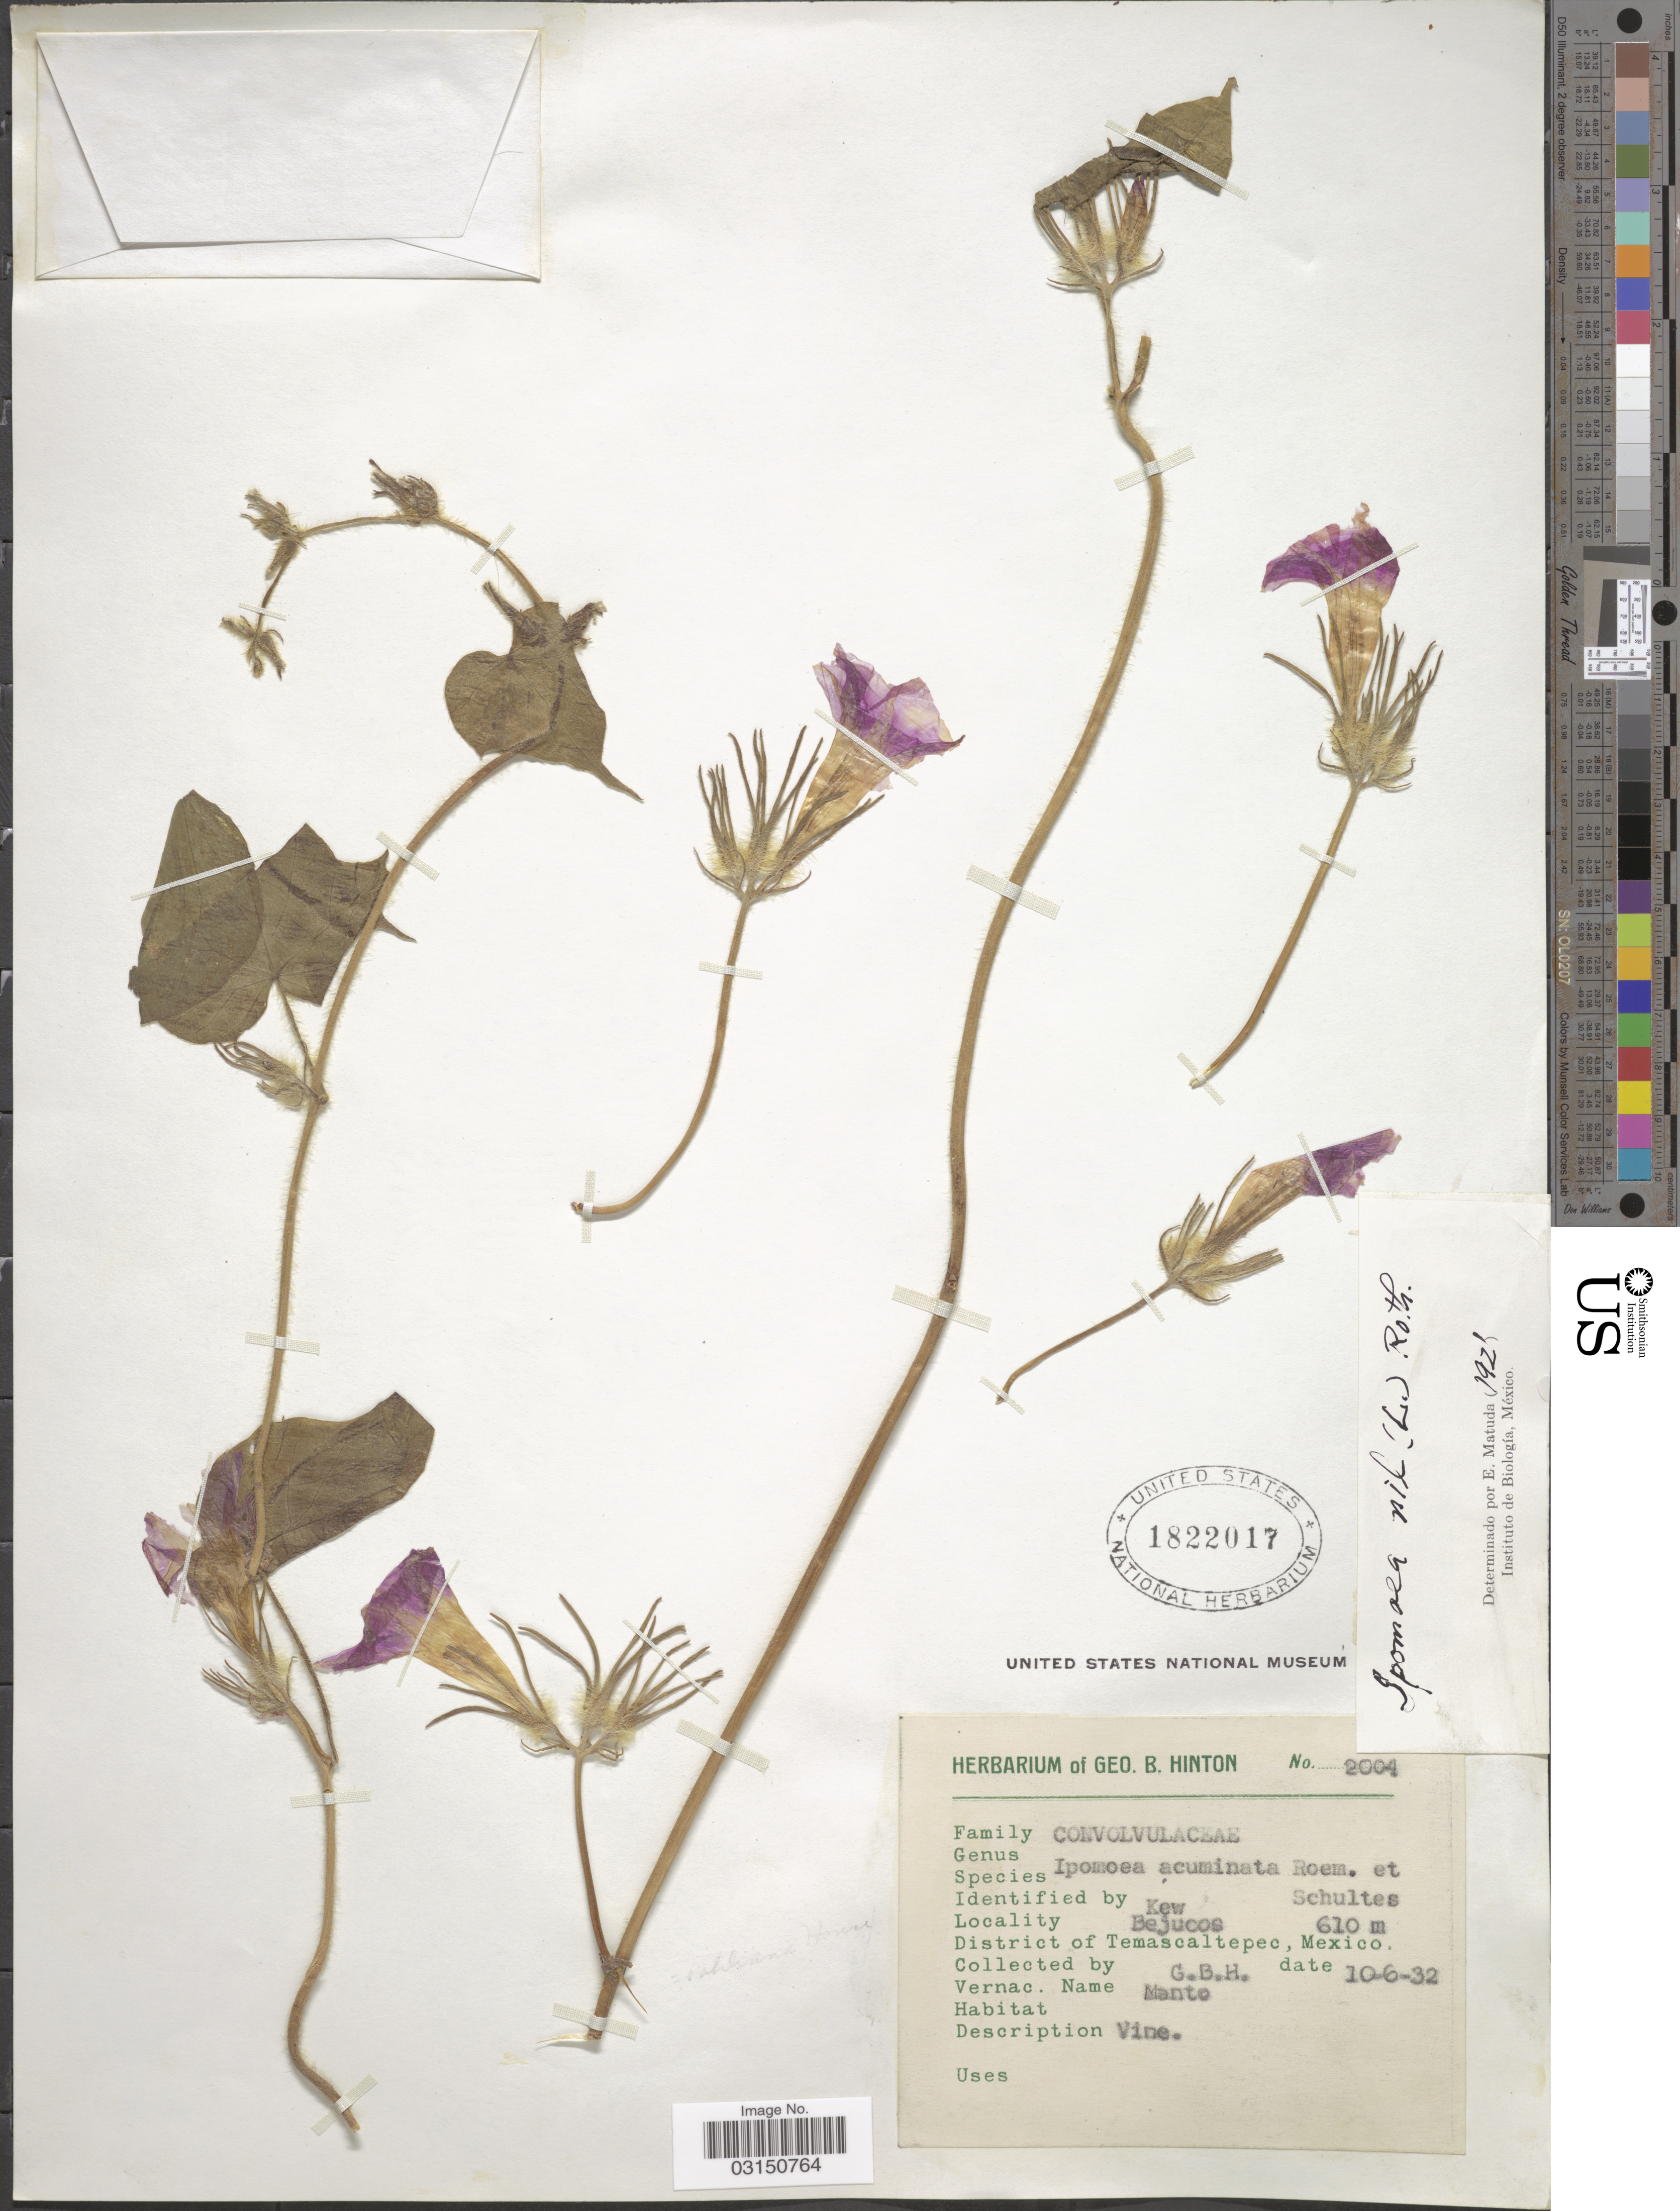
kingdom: Plantae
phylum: Tracheophyta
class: Magnoliopsida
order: Solanales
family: Convolvulaceae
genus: Ipomoea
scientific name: Ipomoea nil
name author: (L.) Roth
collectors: G. B. Hinton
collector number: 2004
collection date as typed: Transcribed d/m/y: 10/6/32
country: Mexico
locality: Bejucos. District of Temascaltepec.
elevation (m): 610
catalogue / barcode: US 1822017